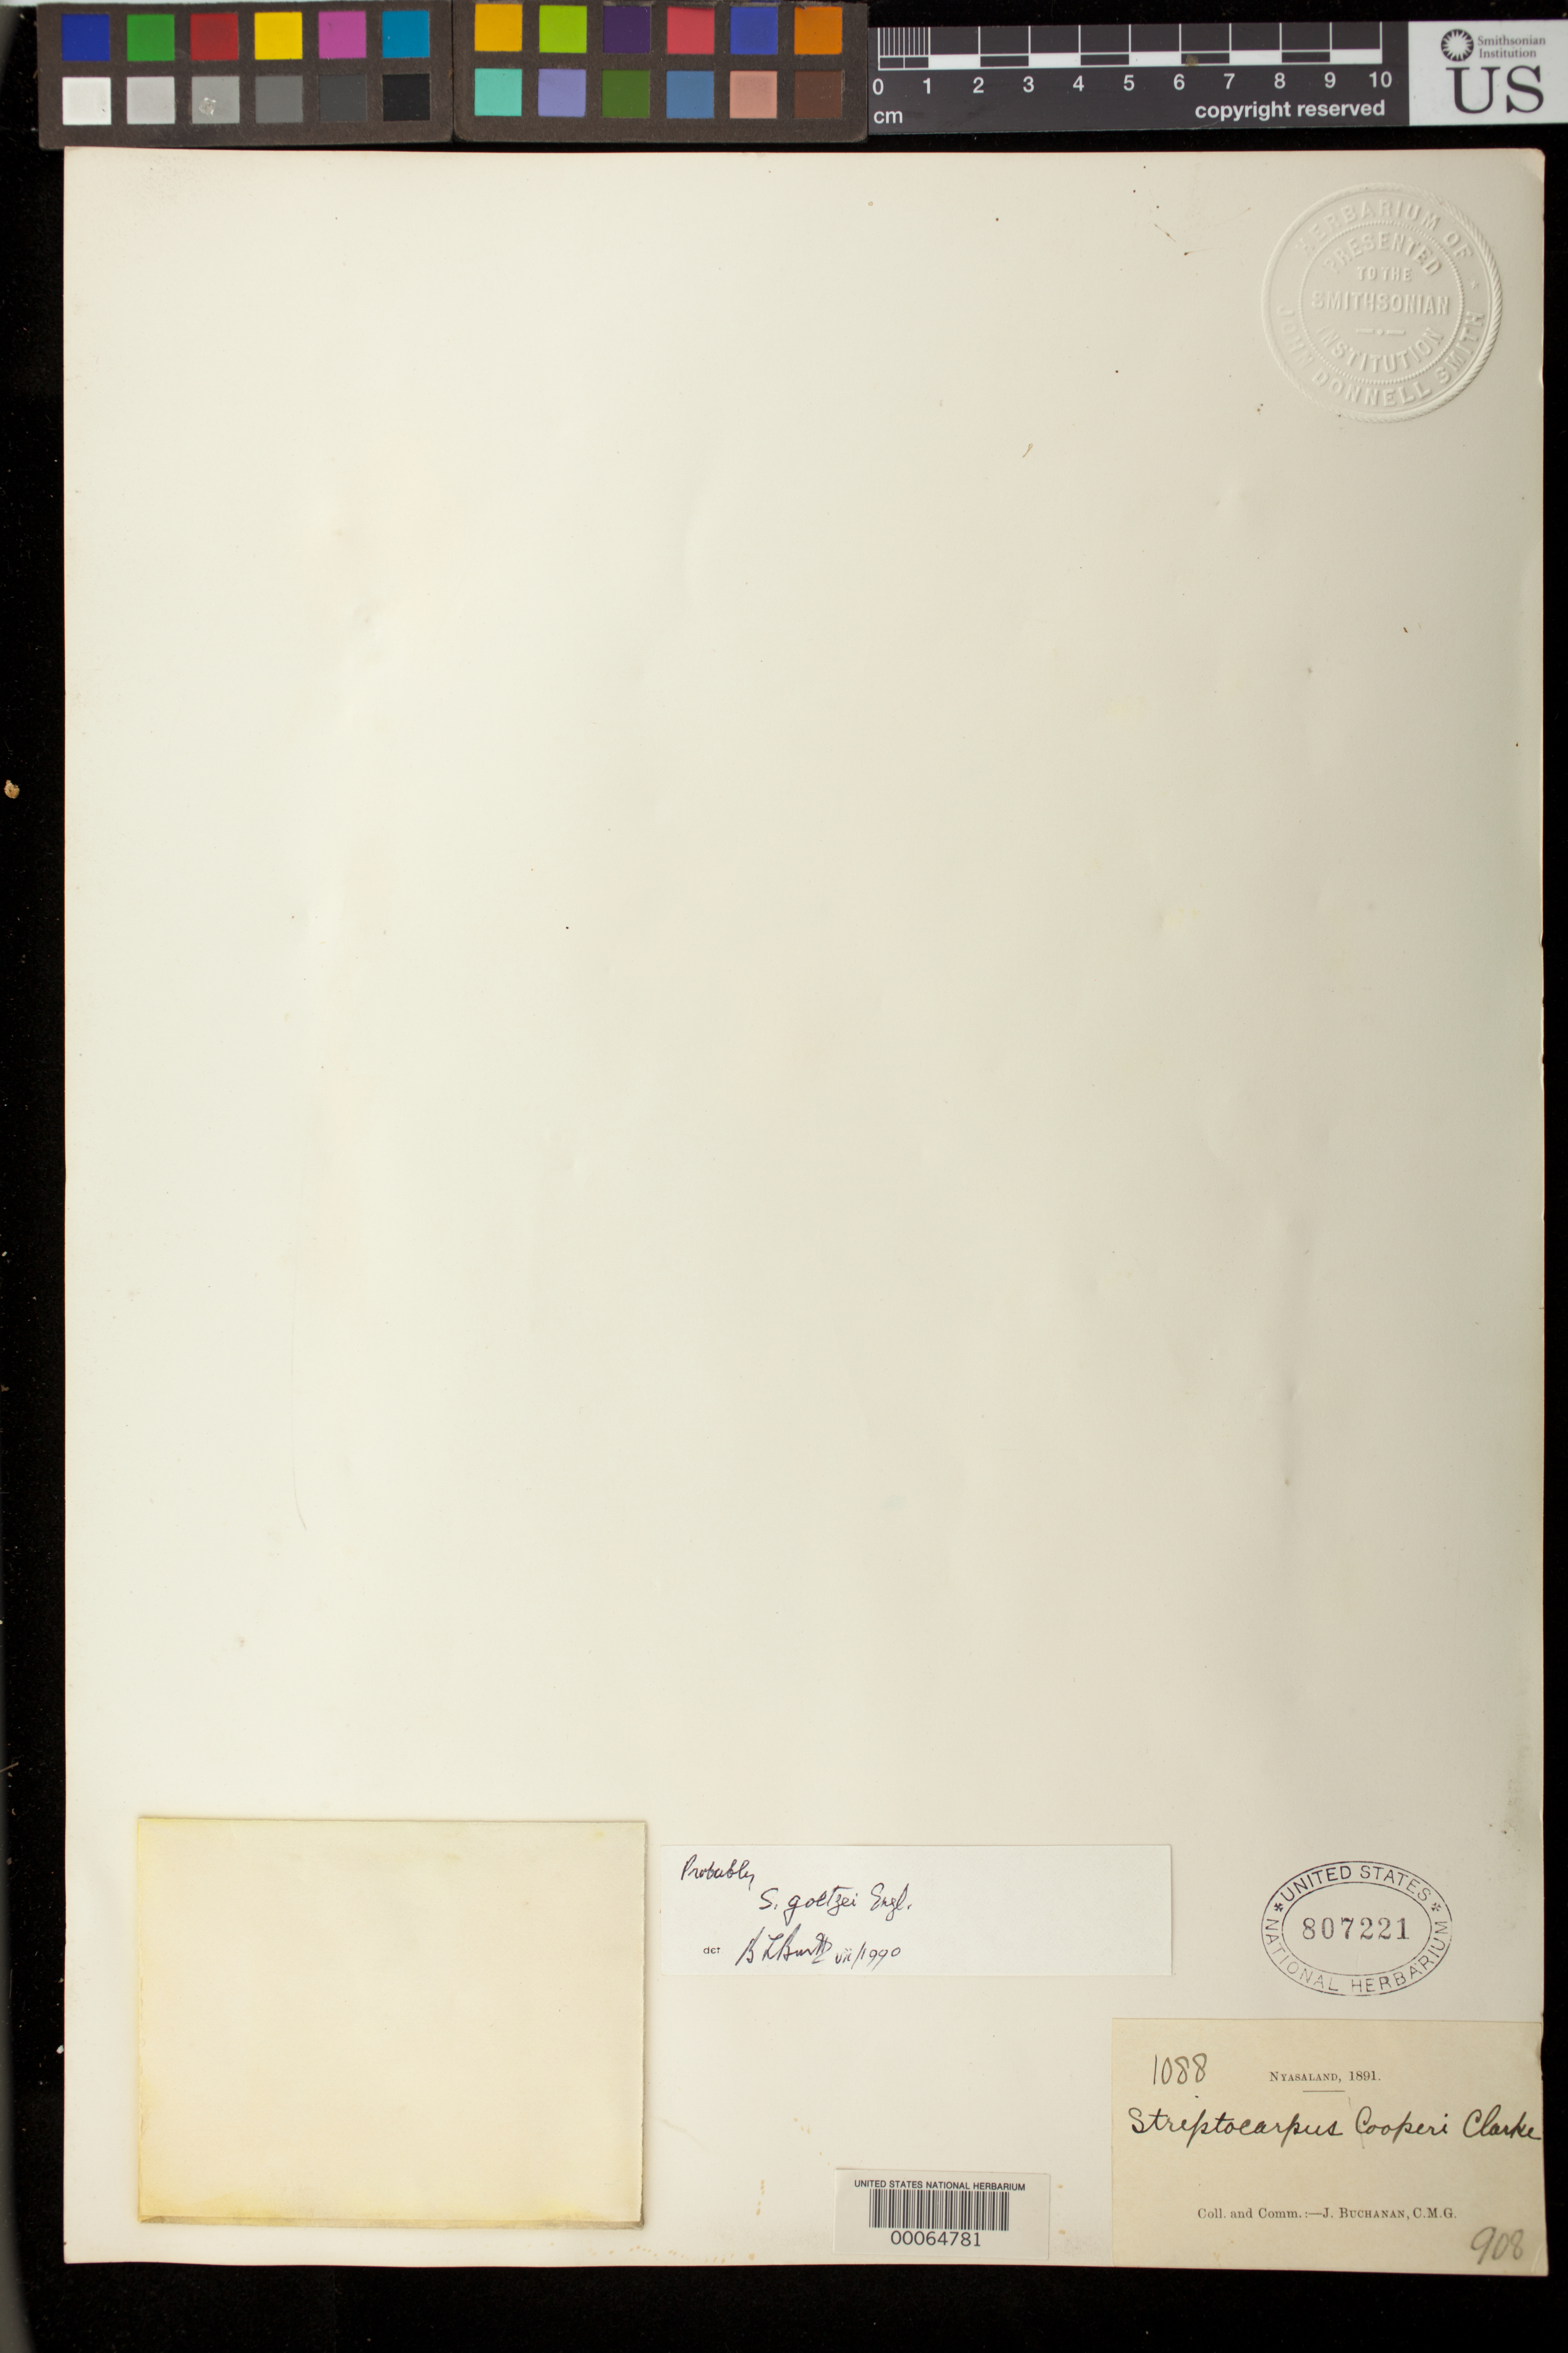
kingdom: Plantae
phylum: Tracheophyta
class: Magnoliopsida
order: Lamiales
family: Gesneriaceae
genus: Streptocarpus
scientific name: Streptocarpus pallidiflorus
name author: C.B. Clarke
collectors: J. Buchanan, C.M.G.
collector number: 1088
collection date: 1891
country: Congo, Democratic Republic of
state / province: Lualaba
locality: Nyasaland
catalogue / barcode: US 807221